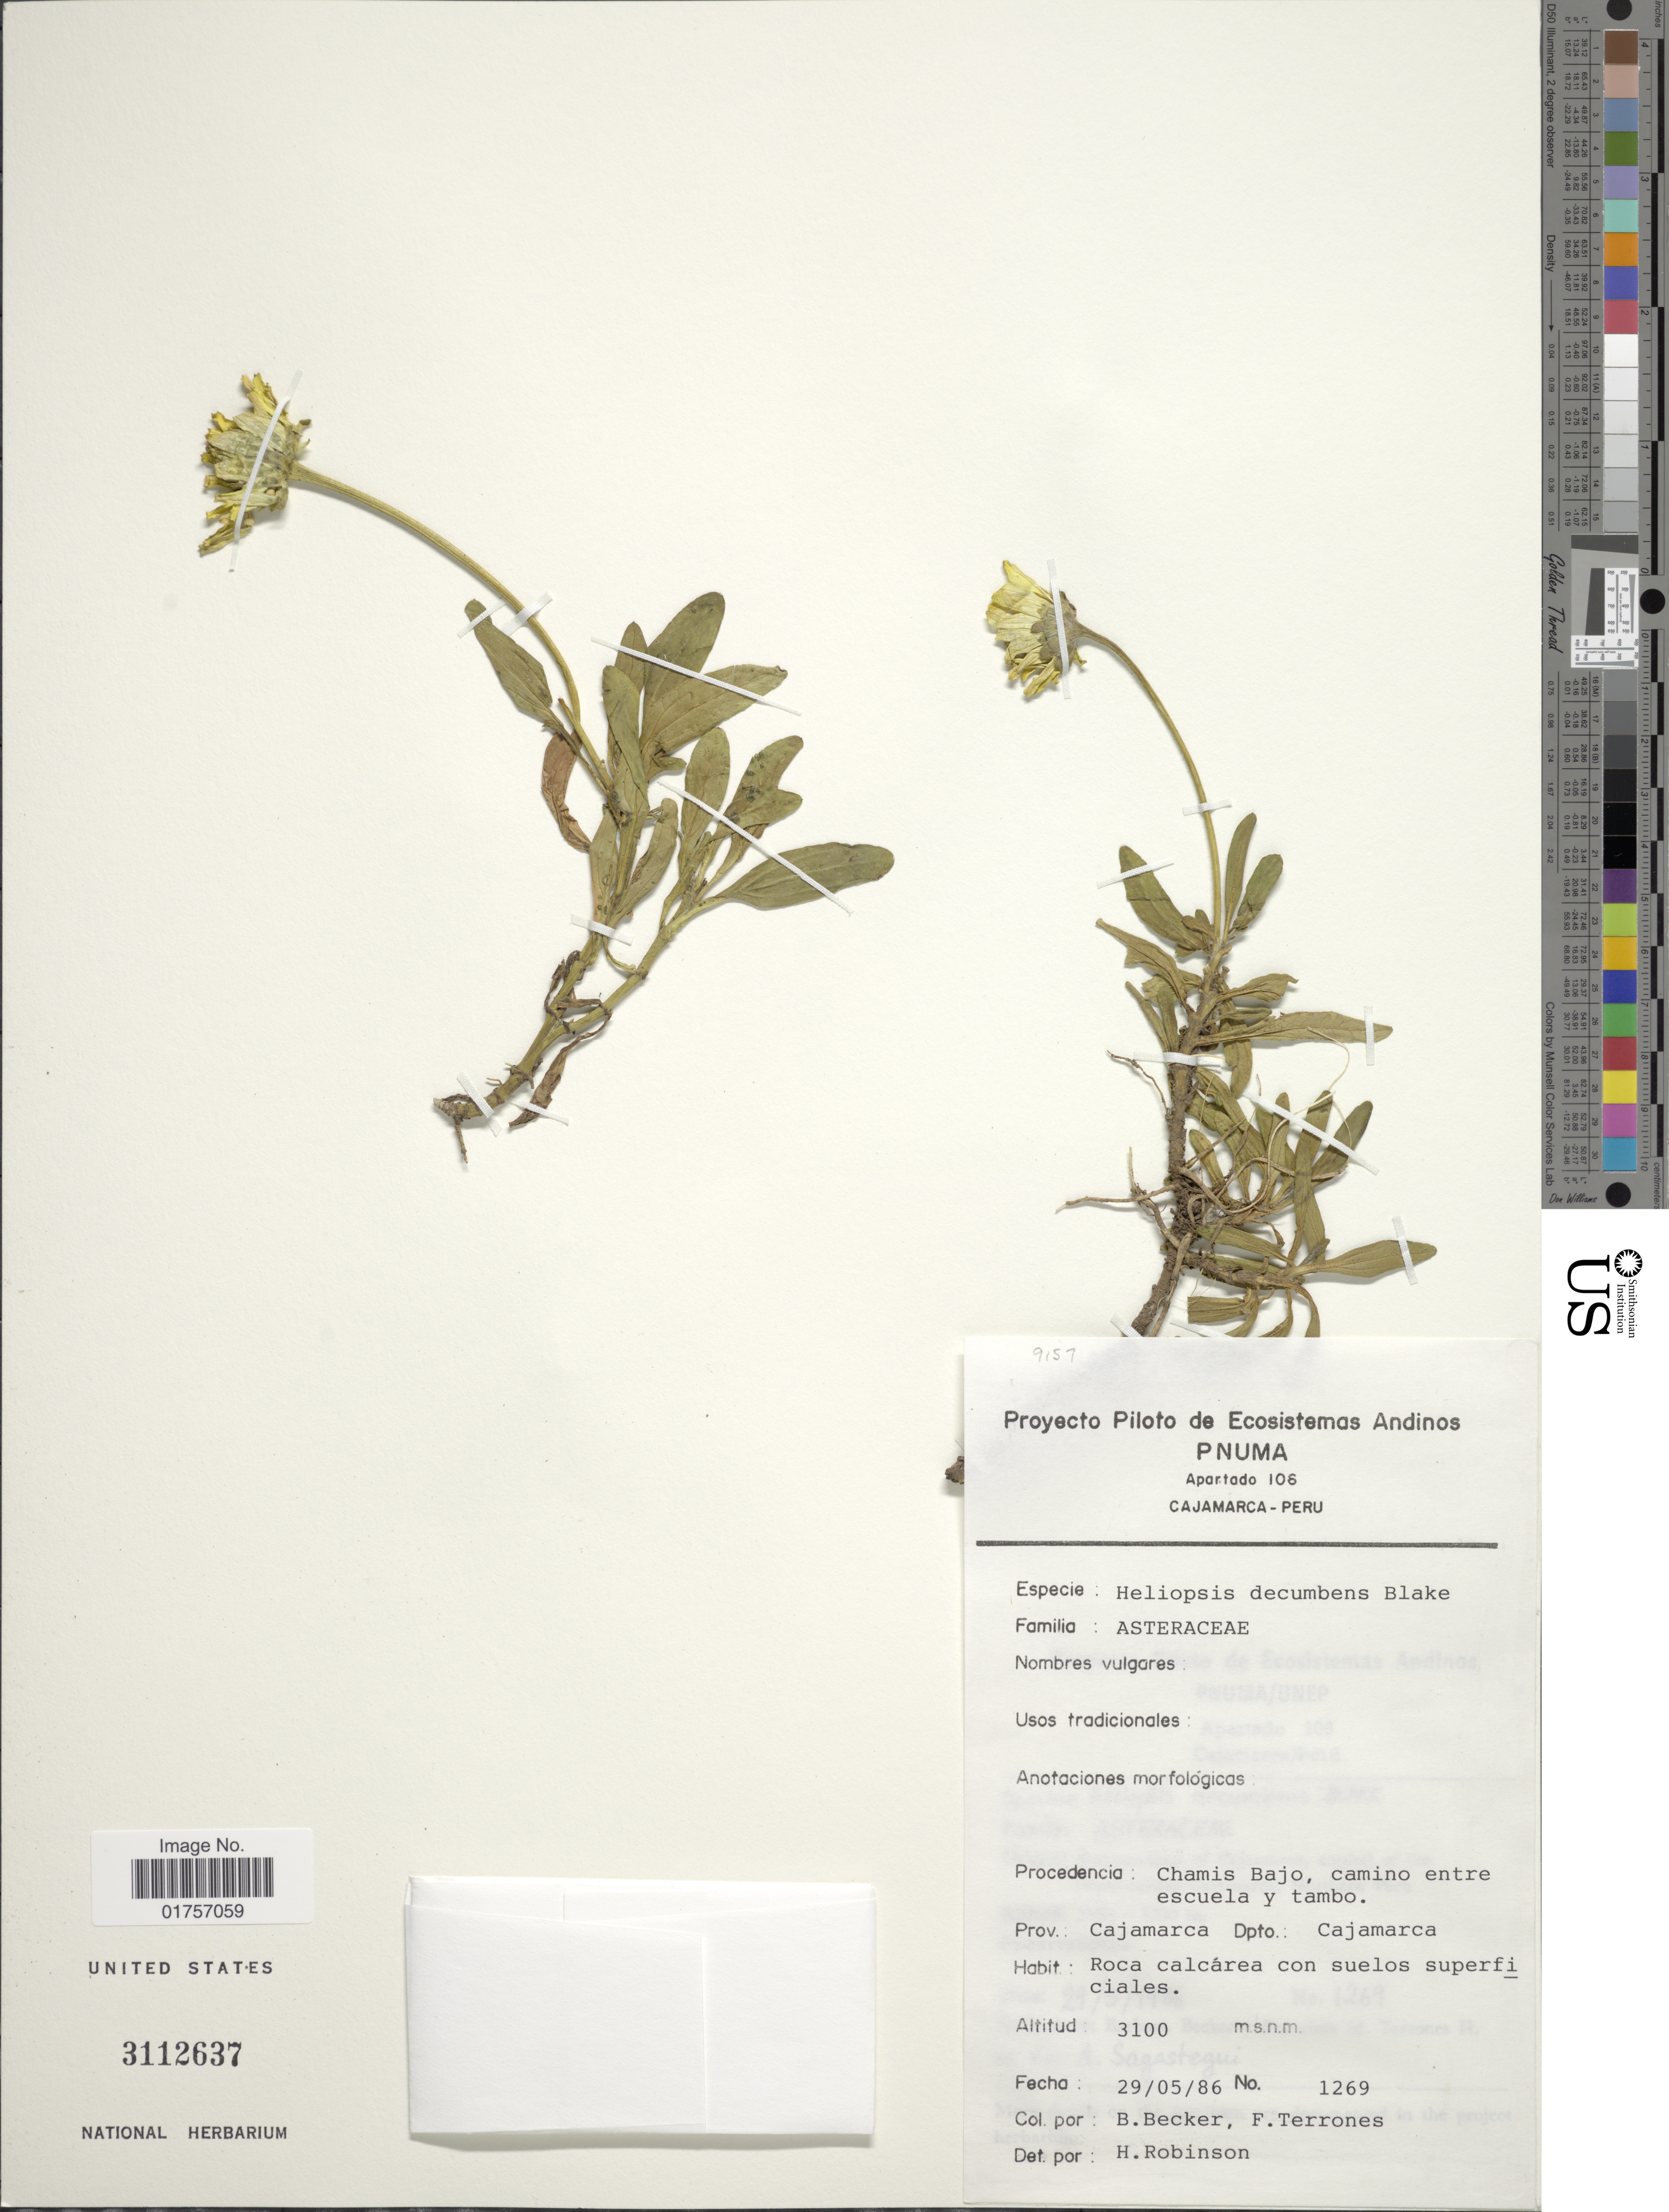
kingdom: Plantae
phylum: Tracheophyta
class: Magnoliopsida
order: Asterales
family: Asteraceae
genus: Heliopsis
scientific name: Heliopsis decumbens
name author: S.F. Blake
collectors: B. Becker & F. Terrones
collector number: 1269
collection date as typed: Transcribed d/m/y: 29/5/86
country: Peru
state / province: Cajamarca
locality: Dpto.: Cajamarca. Chamis Bajo, camino entre escuela y tambo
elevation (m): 3100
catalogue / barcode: US 3112637